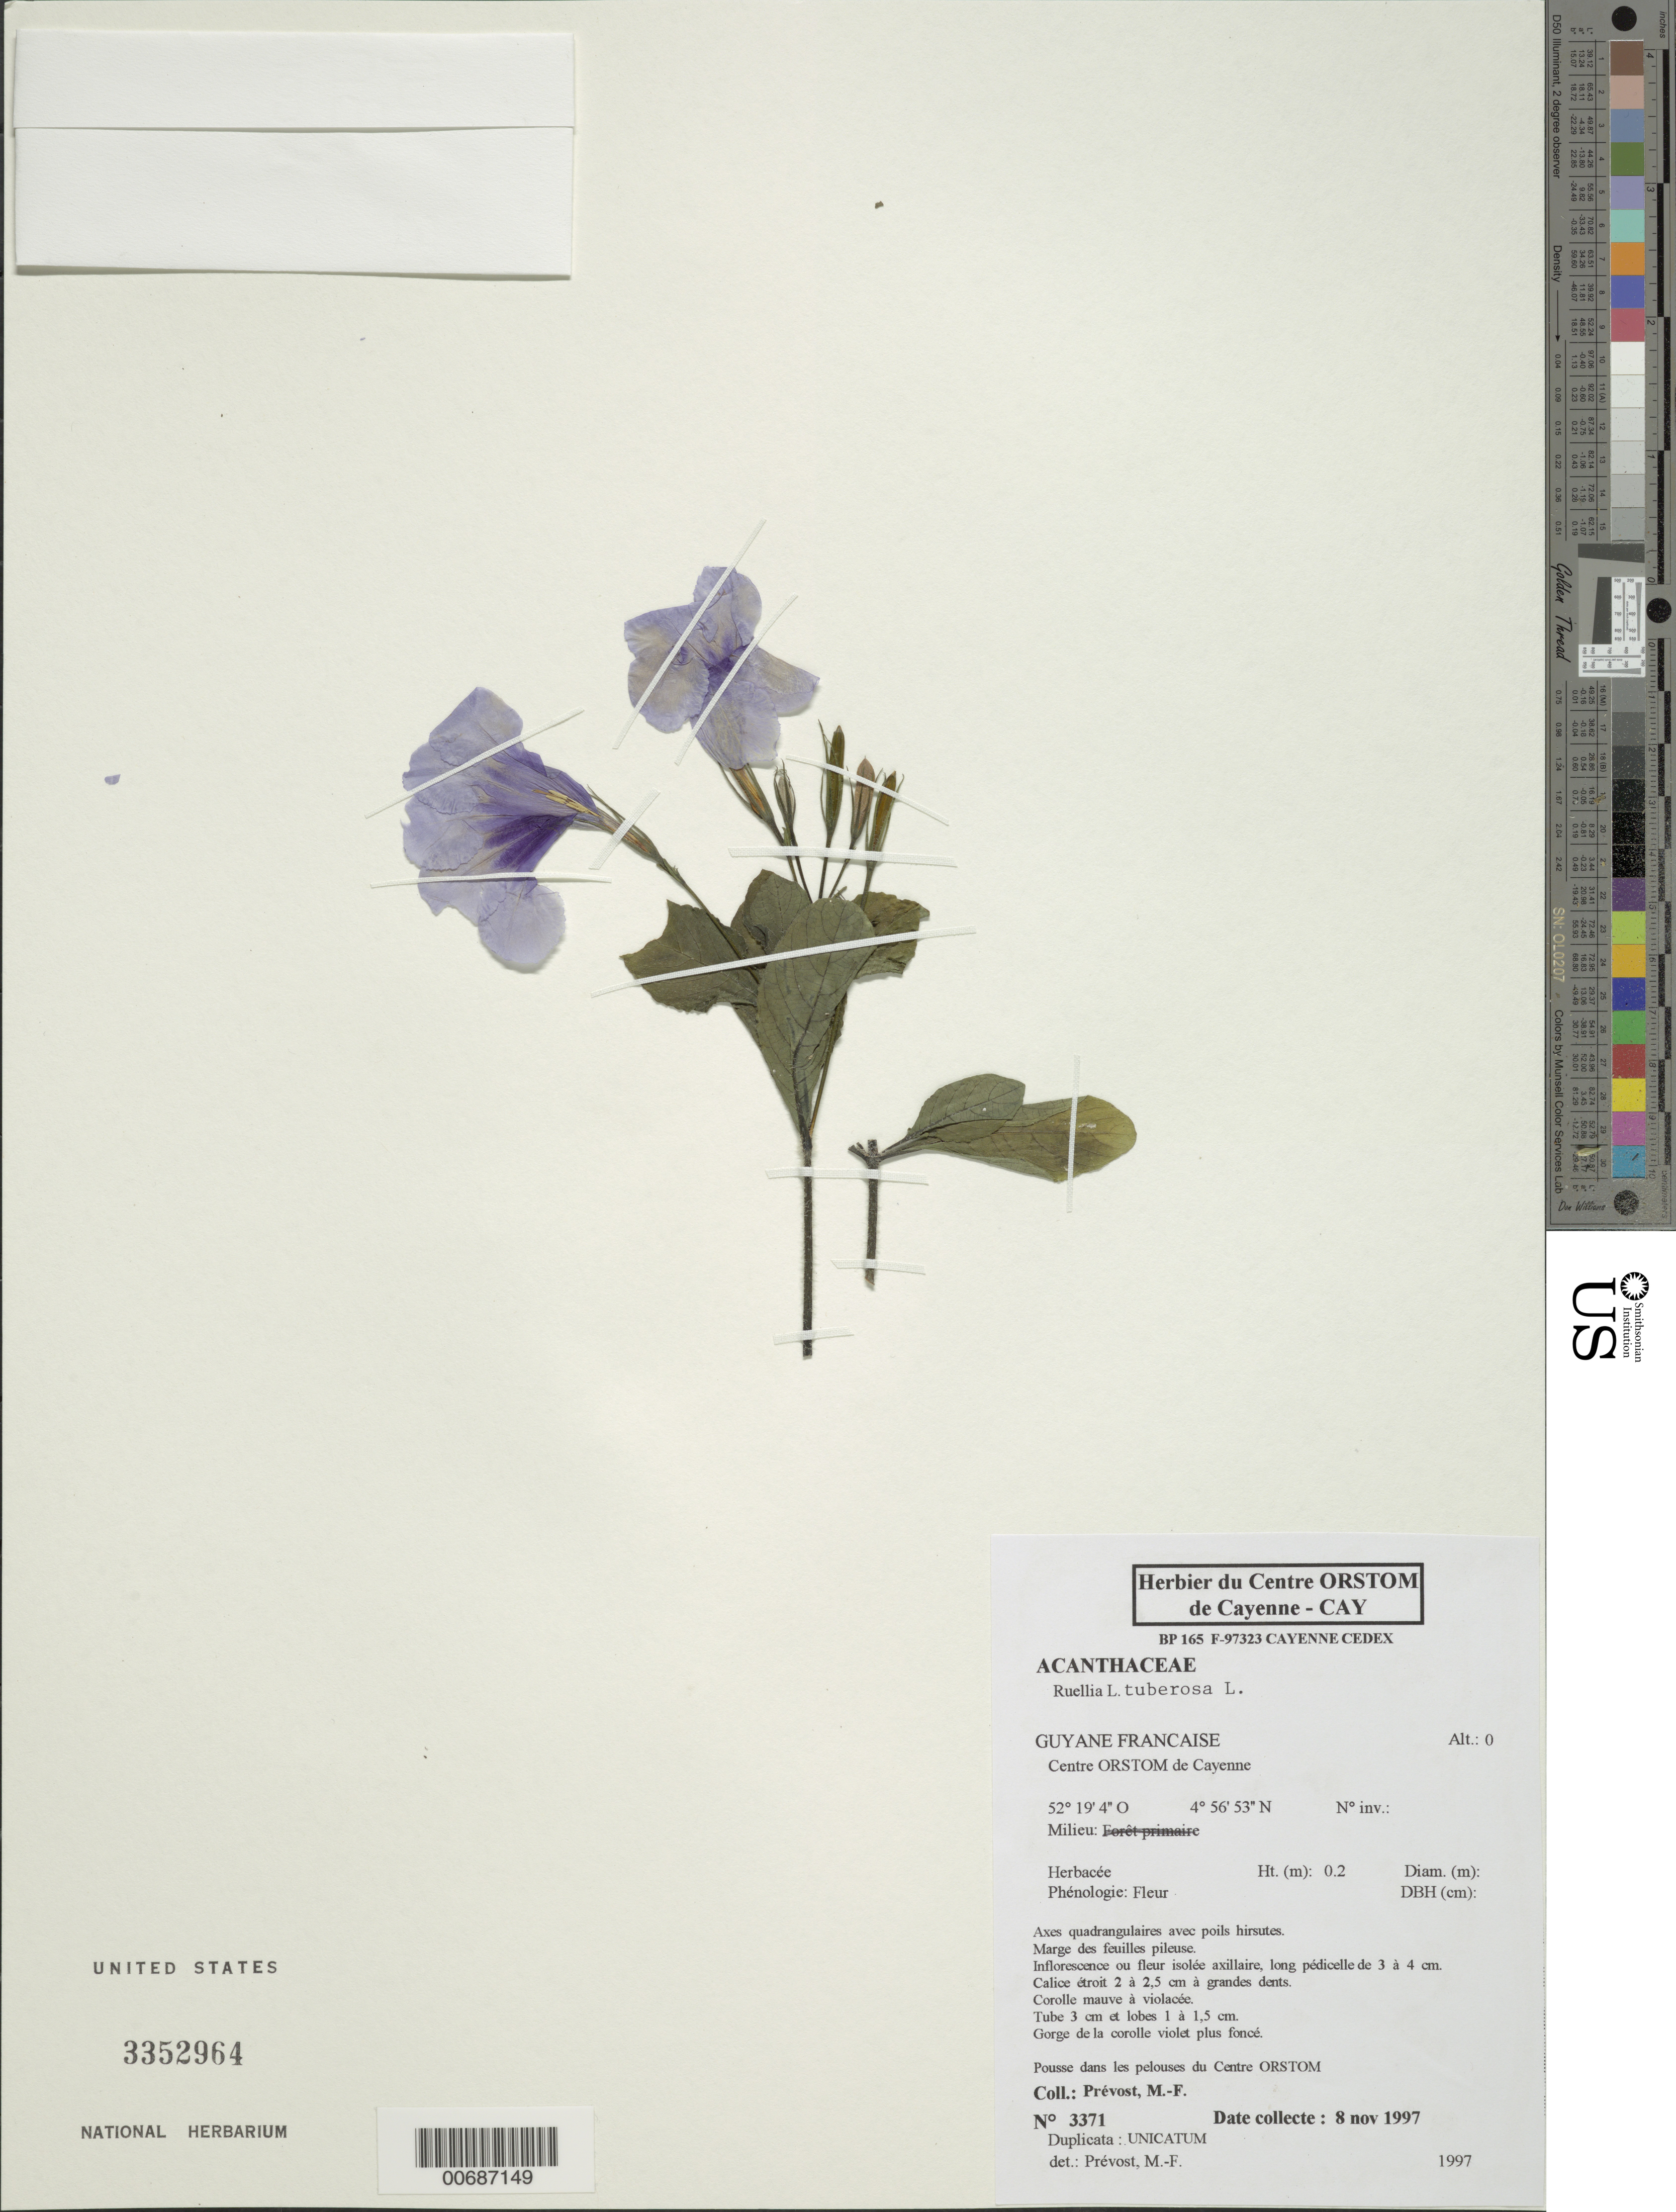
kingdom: Plantae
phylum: Tracheophyta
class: Magnoliopsida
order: Lamiales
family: Acanthaceae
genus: Ruellia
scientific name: Ruellia tuberosa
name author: L.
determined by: Prévost, M.-F.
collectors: M.-F. Prévost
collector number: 3371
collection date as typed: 8-Nov-97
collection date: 1997-11-08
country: French Guiana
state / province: Cayenne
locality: Centre ORSTOM de Cayenne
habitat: On lawns of ORSTOM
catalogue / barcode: US 3352964